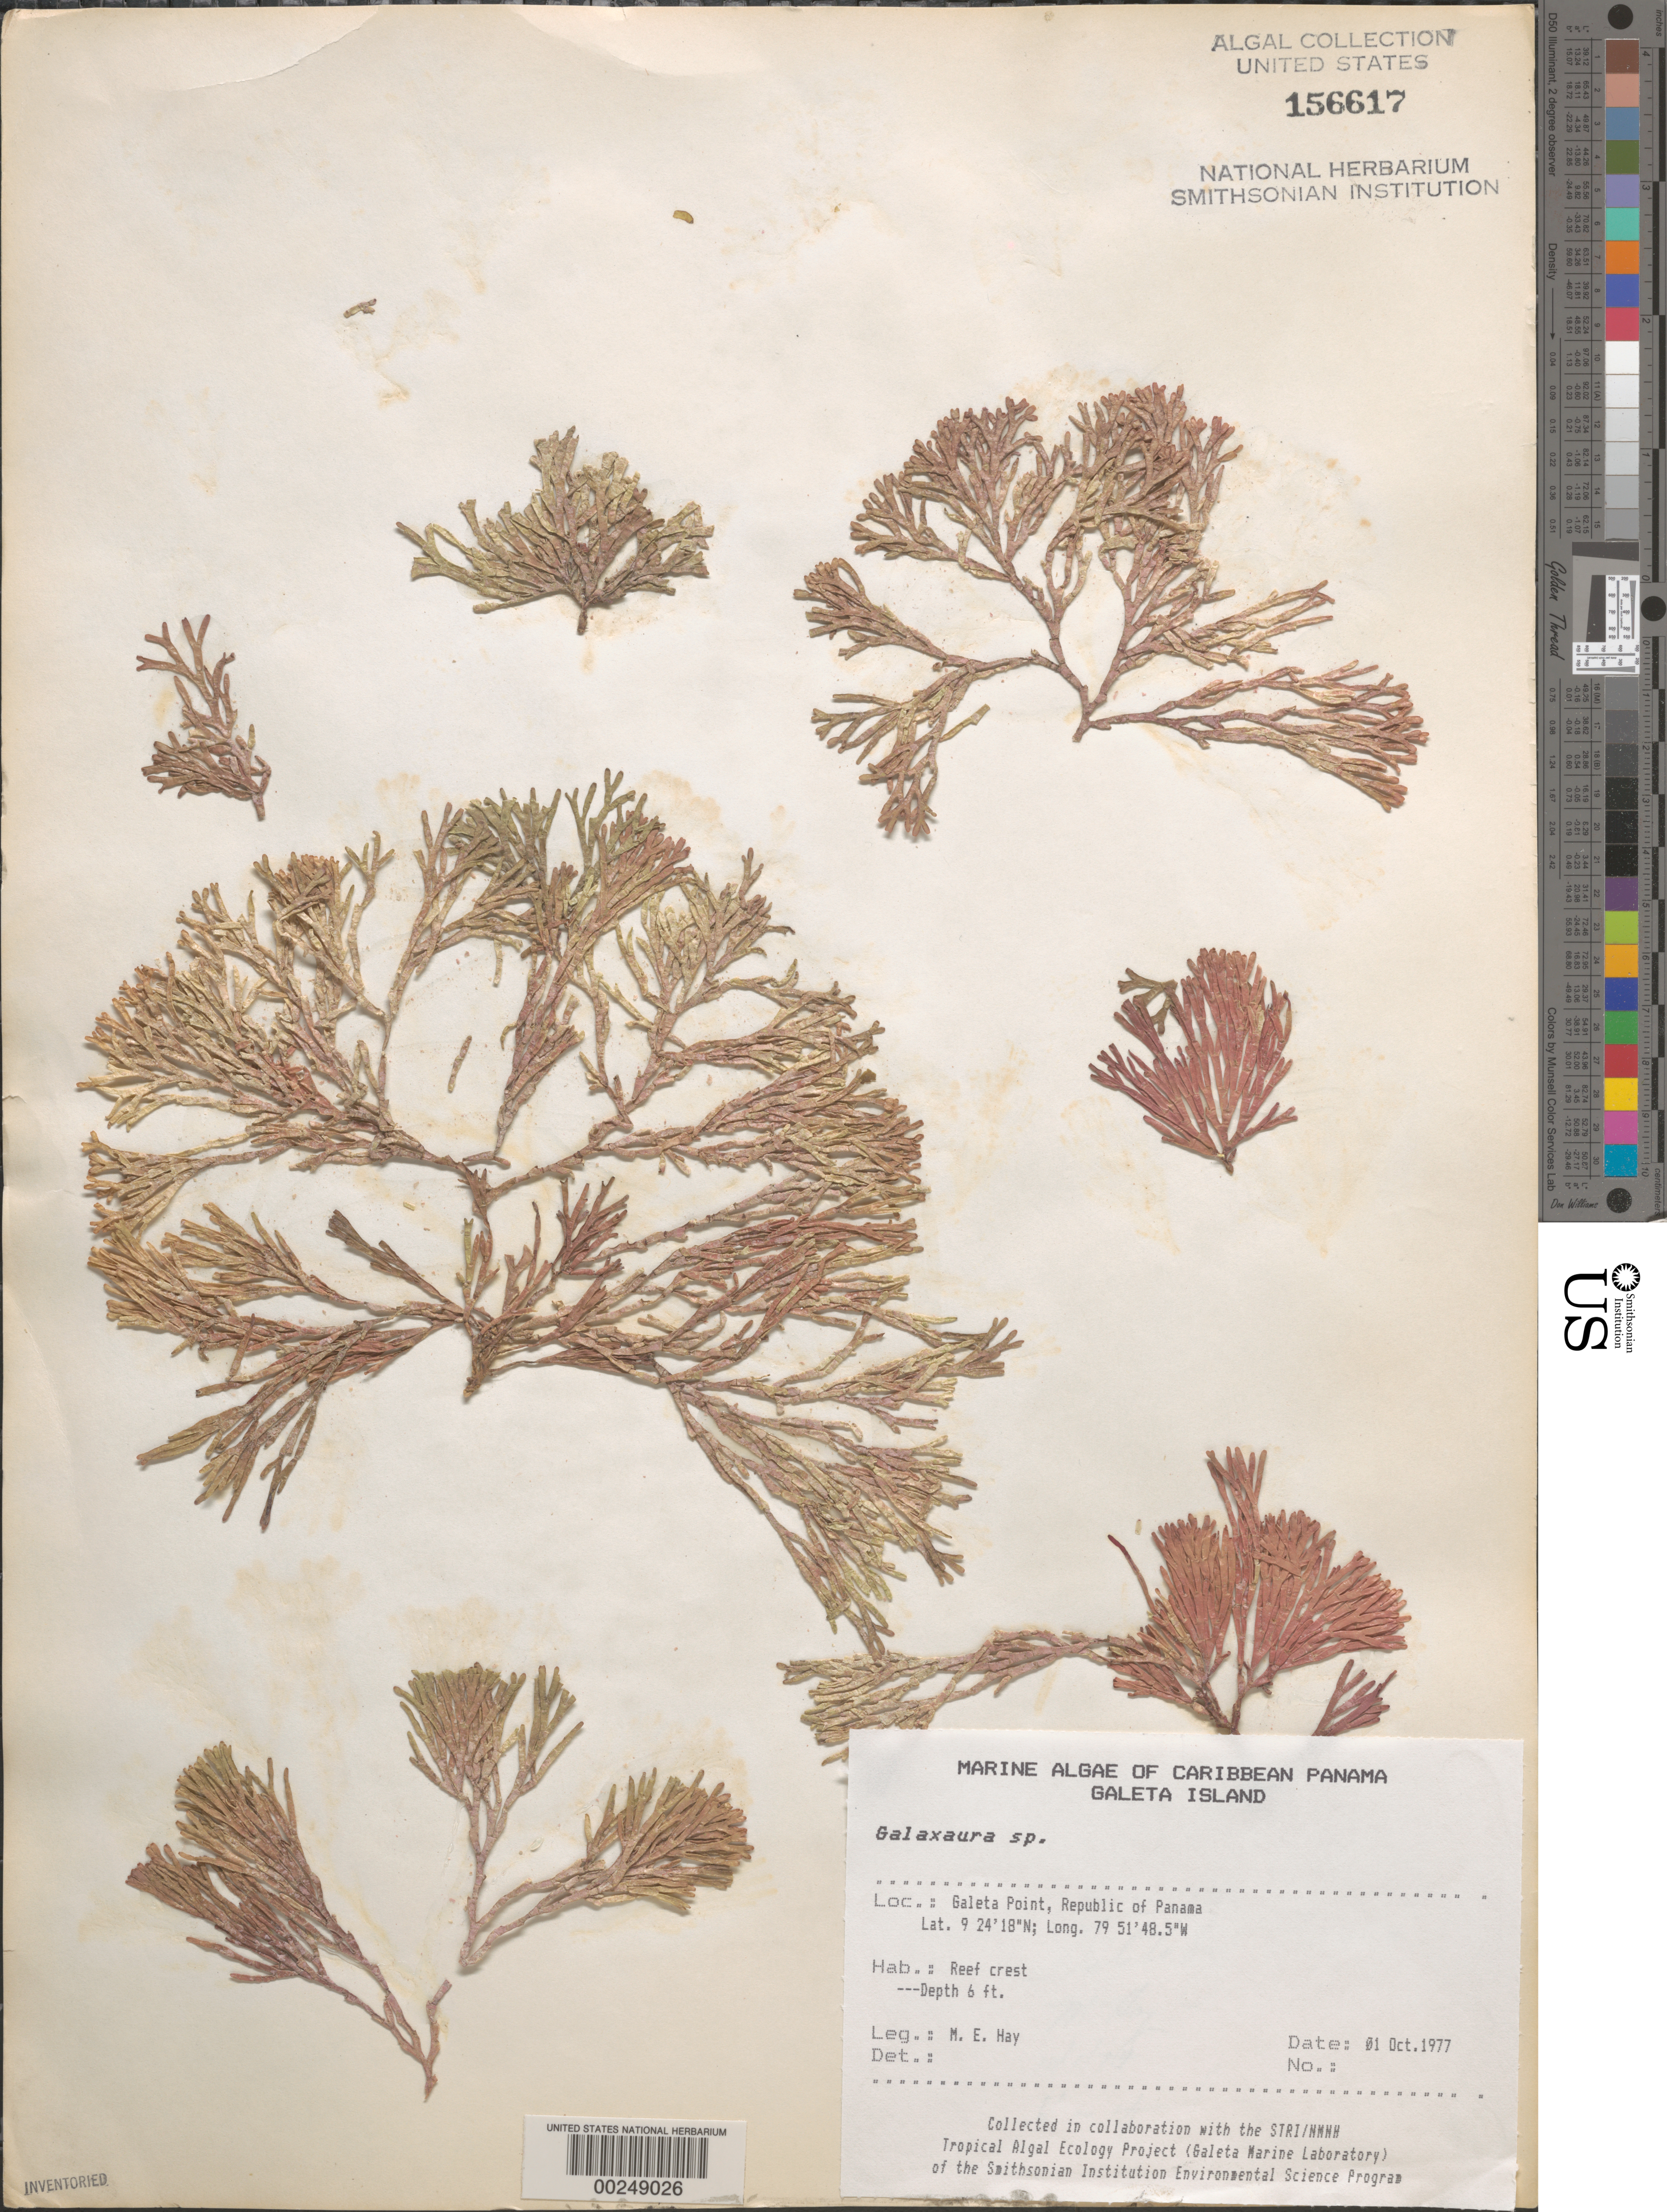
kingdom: Plantae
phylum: Rhodophyta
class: Florideophyceae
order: Nemaliales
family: Galaxauraceae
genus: Galaxaura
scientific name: Galaxaura sp.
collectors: M. E. Hay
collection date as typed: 01 Oct 1977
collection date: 1977-10-01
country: Panama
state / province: Colón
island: Galeta Island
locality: Galeta Point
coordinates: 9 24' 18" N, 79 51' 48.5" W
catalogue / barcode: US 156617